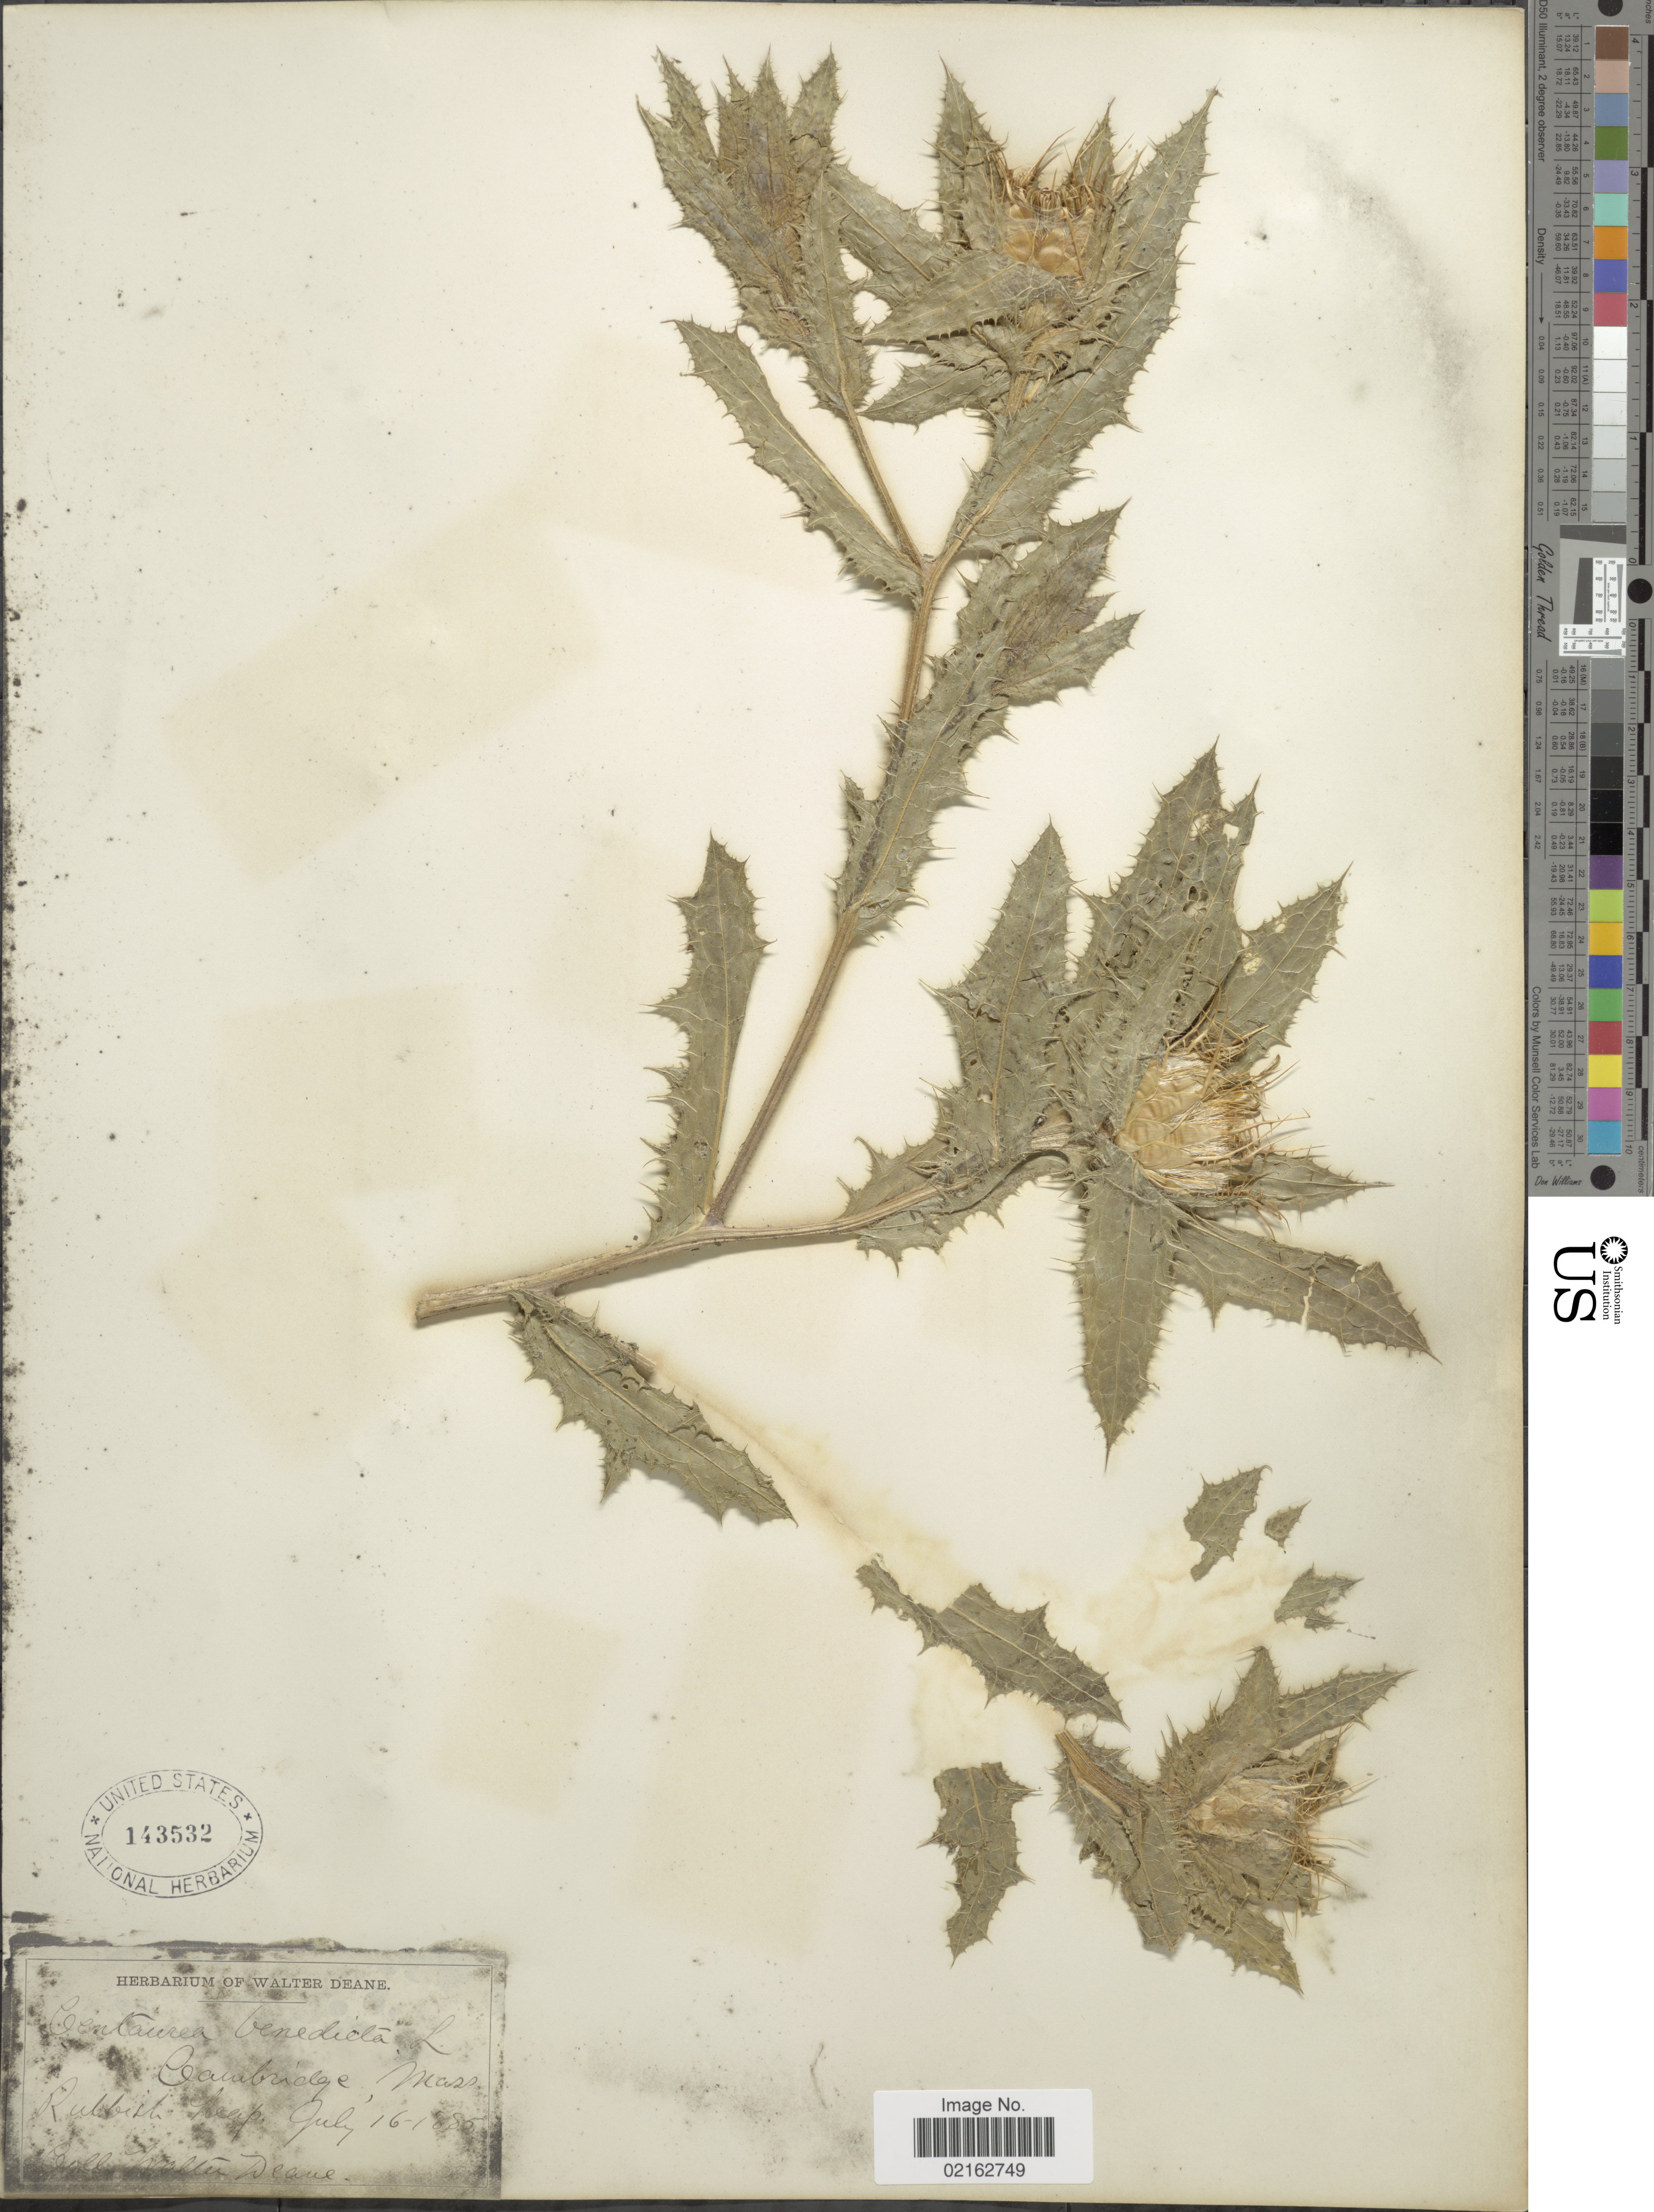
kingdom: Plantae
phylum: Tracheophyta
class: Magnoliopsida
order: Asterales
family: Asteraceae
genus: Centaurea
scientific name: Centaurea benedicta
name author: (L.) L.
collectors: W. Deane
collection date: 1885-07-16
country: United States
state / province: Massachusetts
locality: Cambridge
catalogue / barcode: US 143532